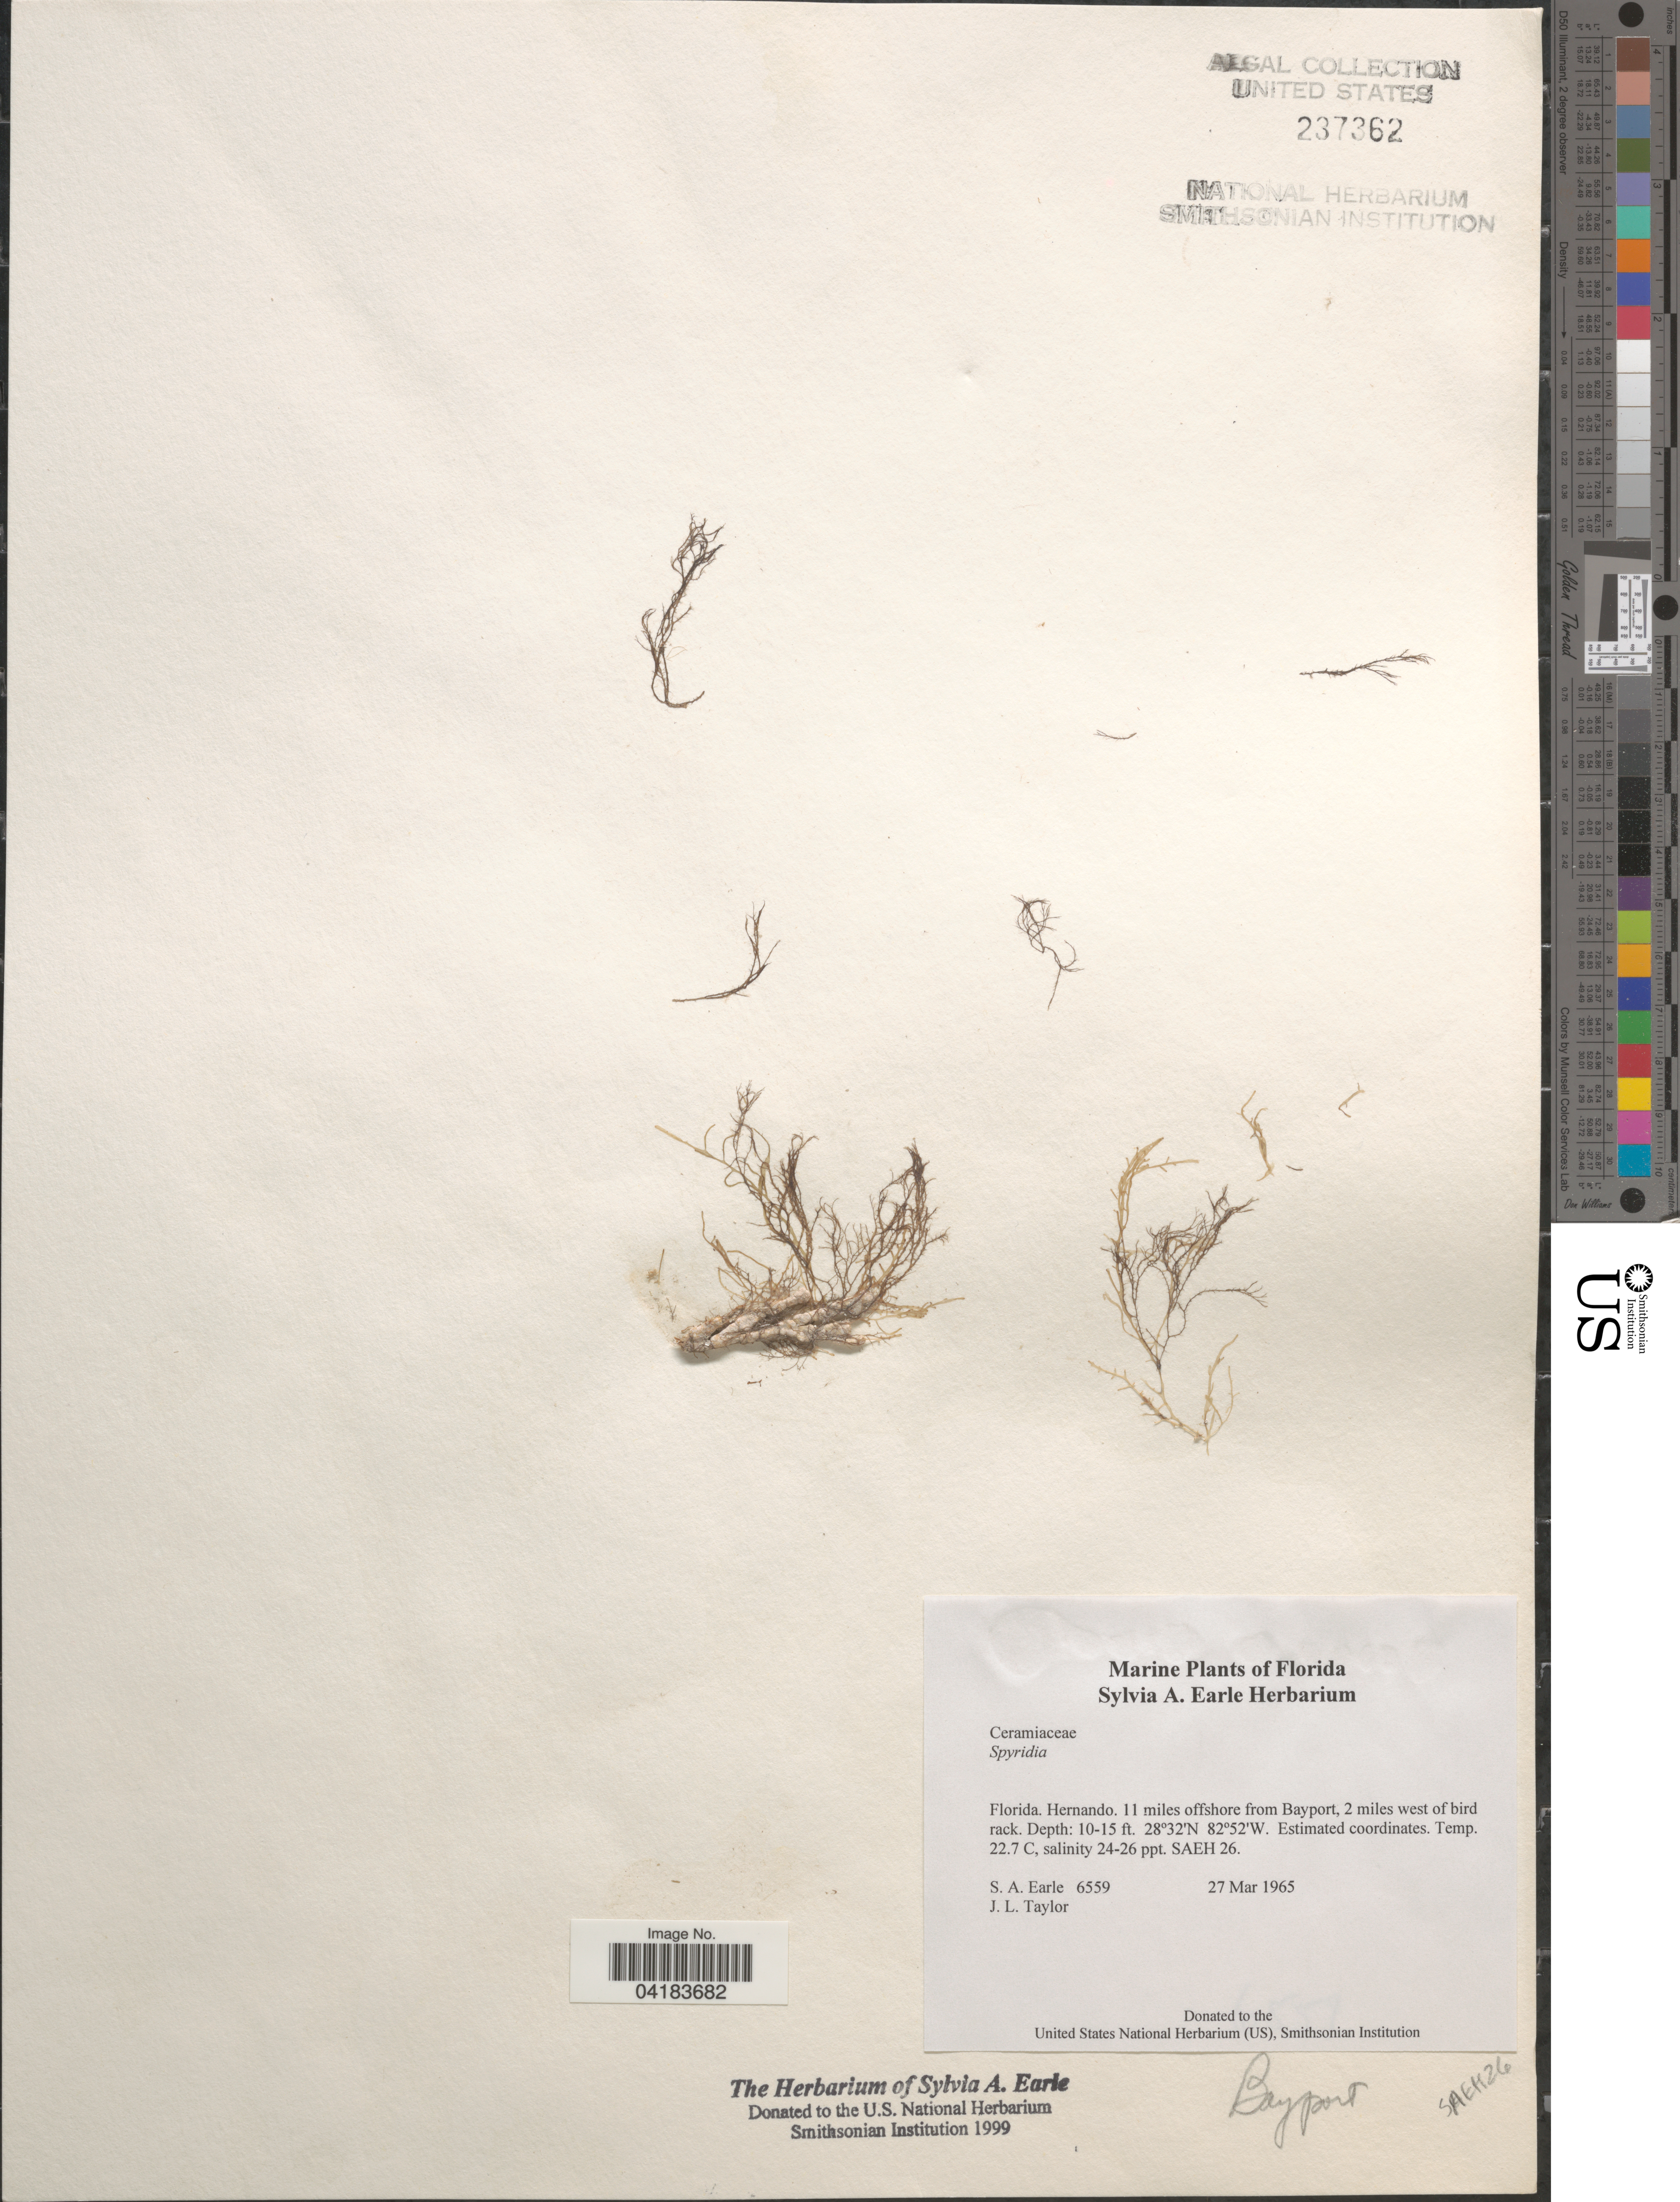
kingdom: Plantae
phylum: Rhodophyta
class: Florideophyceae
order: Ceramiales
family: Spyridiaceae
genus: Spyridia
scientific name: Spyridia sp.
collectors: S. A. Earle & J. L. Taylor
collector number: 6559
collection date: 1965-03-27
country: United States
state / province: Florida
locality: Hernando. 11 miles offshore from Bayport, 2 miles west of bird rack.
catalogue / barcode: US 237362